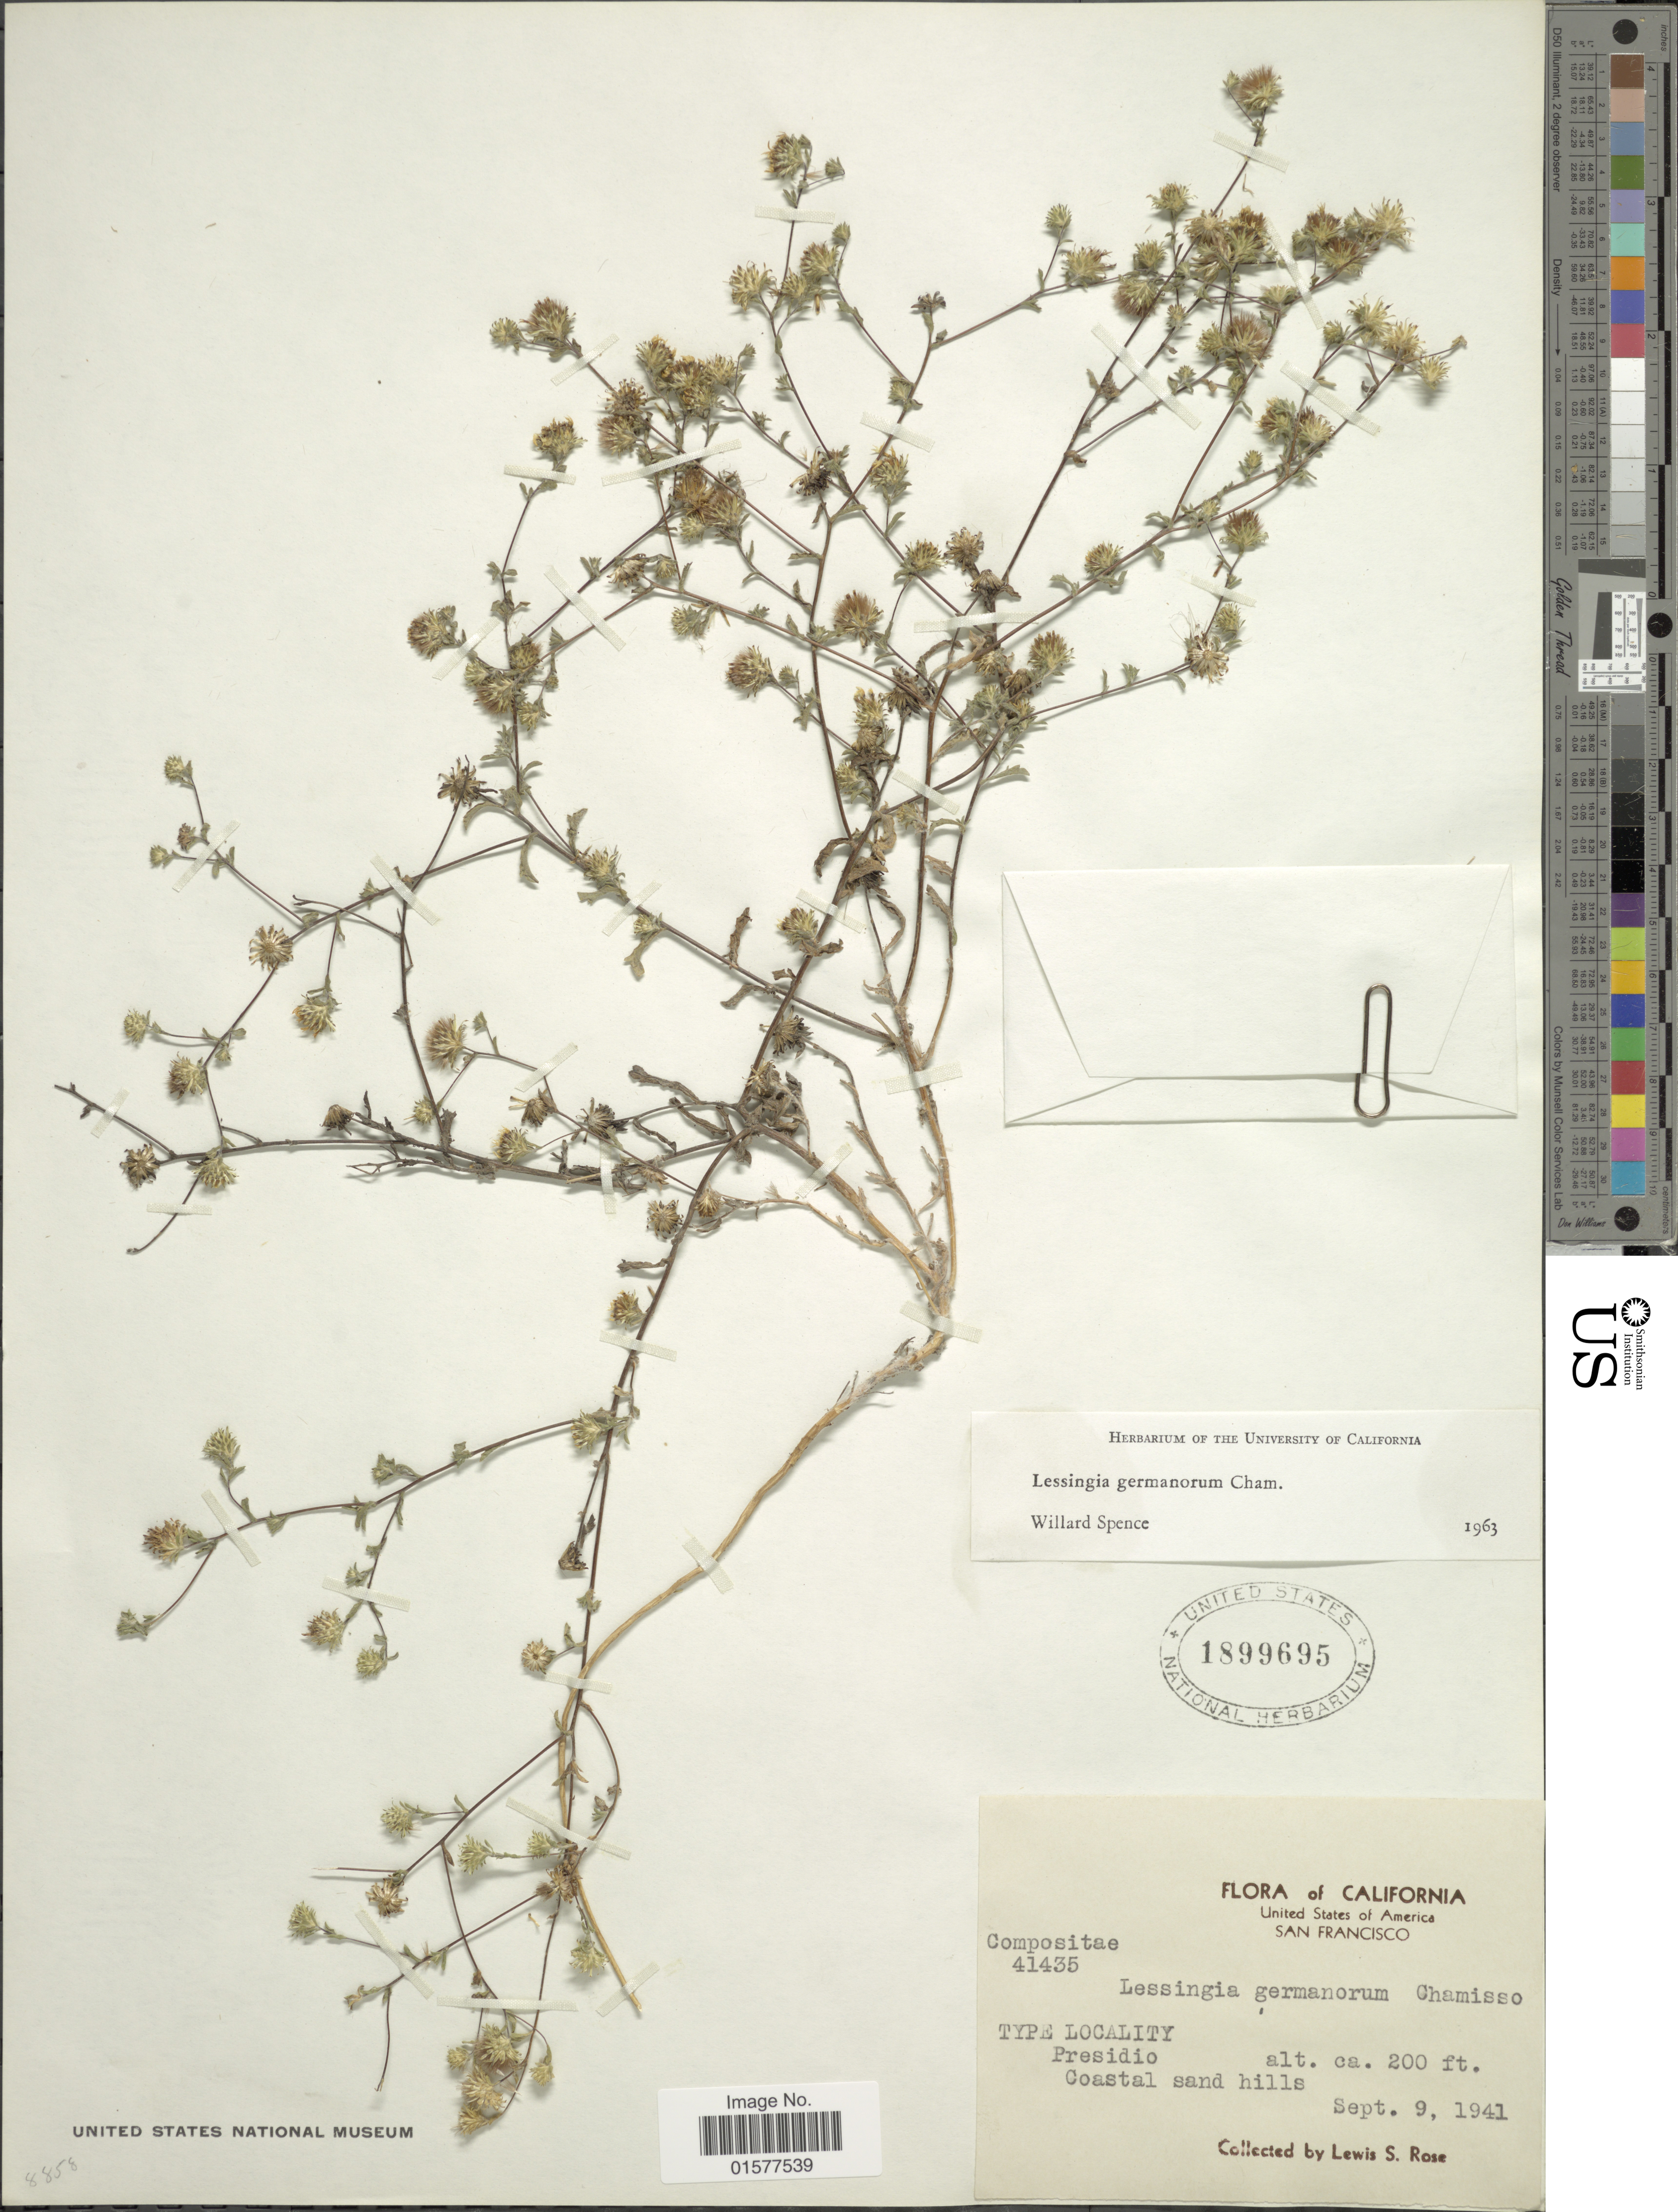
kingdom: Plantae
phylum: Tracheophyta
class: Magnoliopsida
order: Asterales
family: Asteraceae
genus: Lessingia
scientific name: Lessingia germanorum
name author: Cham.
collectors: L. S. Rose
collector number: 41435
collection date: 1941-09-09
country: United States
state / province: California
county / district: San Francisco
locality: San Francisco, Type Locality, Presidio, Coastal sand hills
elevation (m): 61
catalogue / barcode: US 1899695